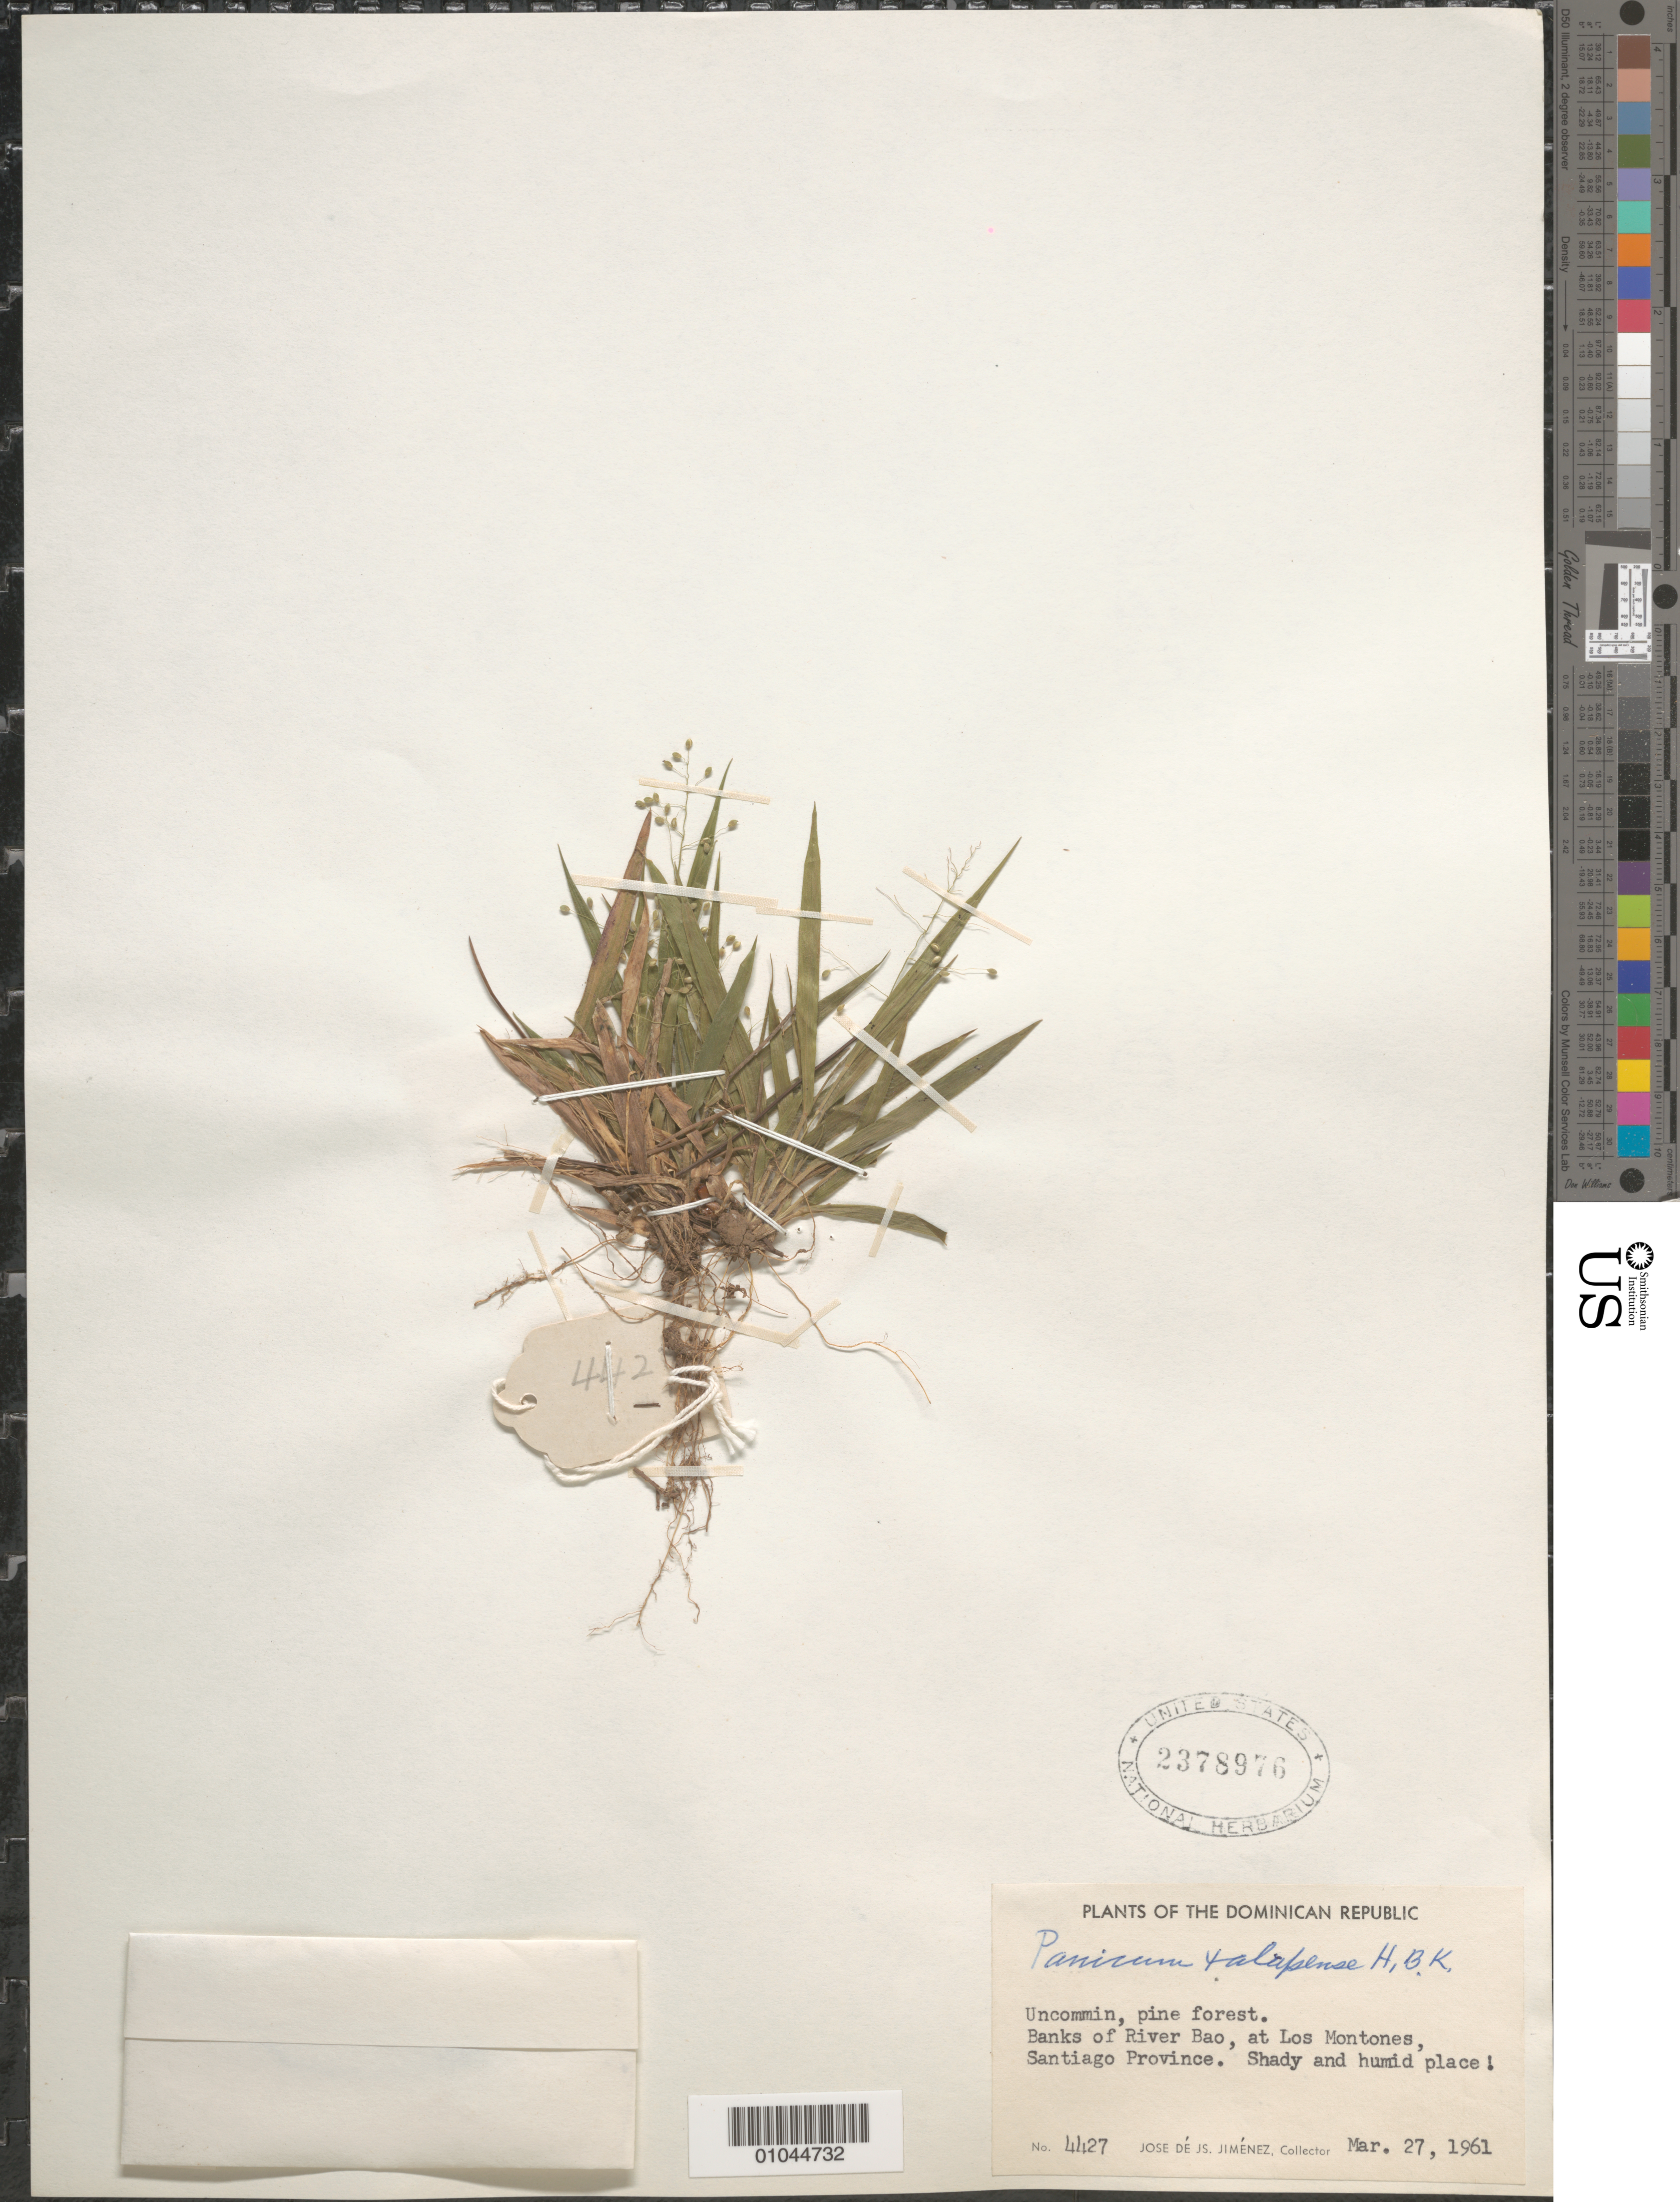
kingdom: Plantae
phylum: Tracheophyta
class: Liliopsida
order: Poales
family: Poaceae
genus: Panicum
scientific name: Panicum xalapense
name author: Kunth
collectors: J. J. Jiménez Almonte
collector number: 4427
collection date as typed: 27 Mar 1961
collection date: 1961-03-27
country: Dominican Republic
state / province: Santiago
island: Hispaniola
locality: Banks of River Bao, at Los Montones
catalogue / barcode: US 2378976